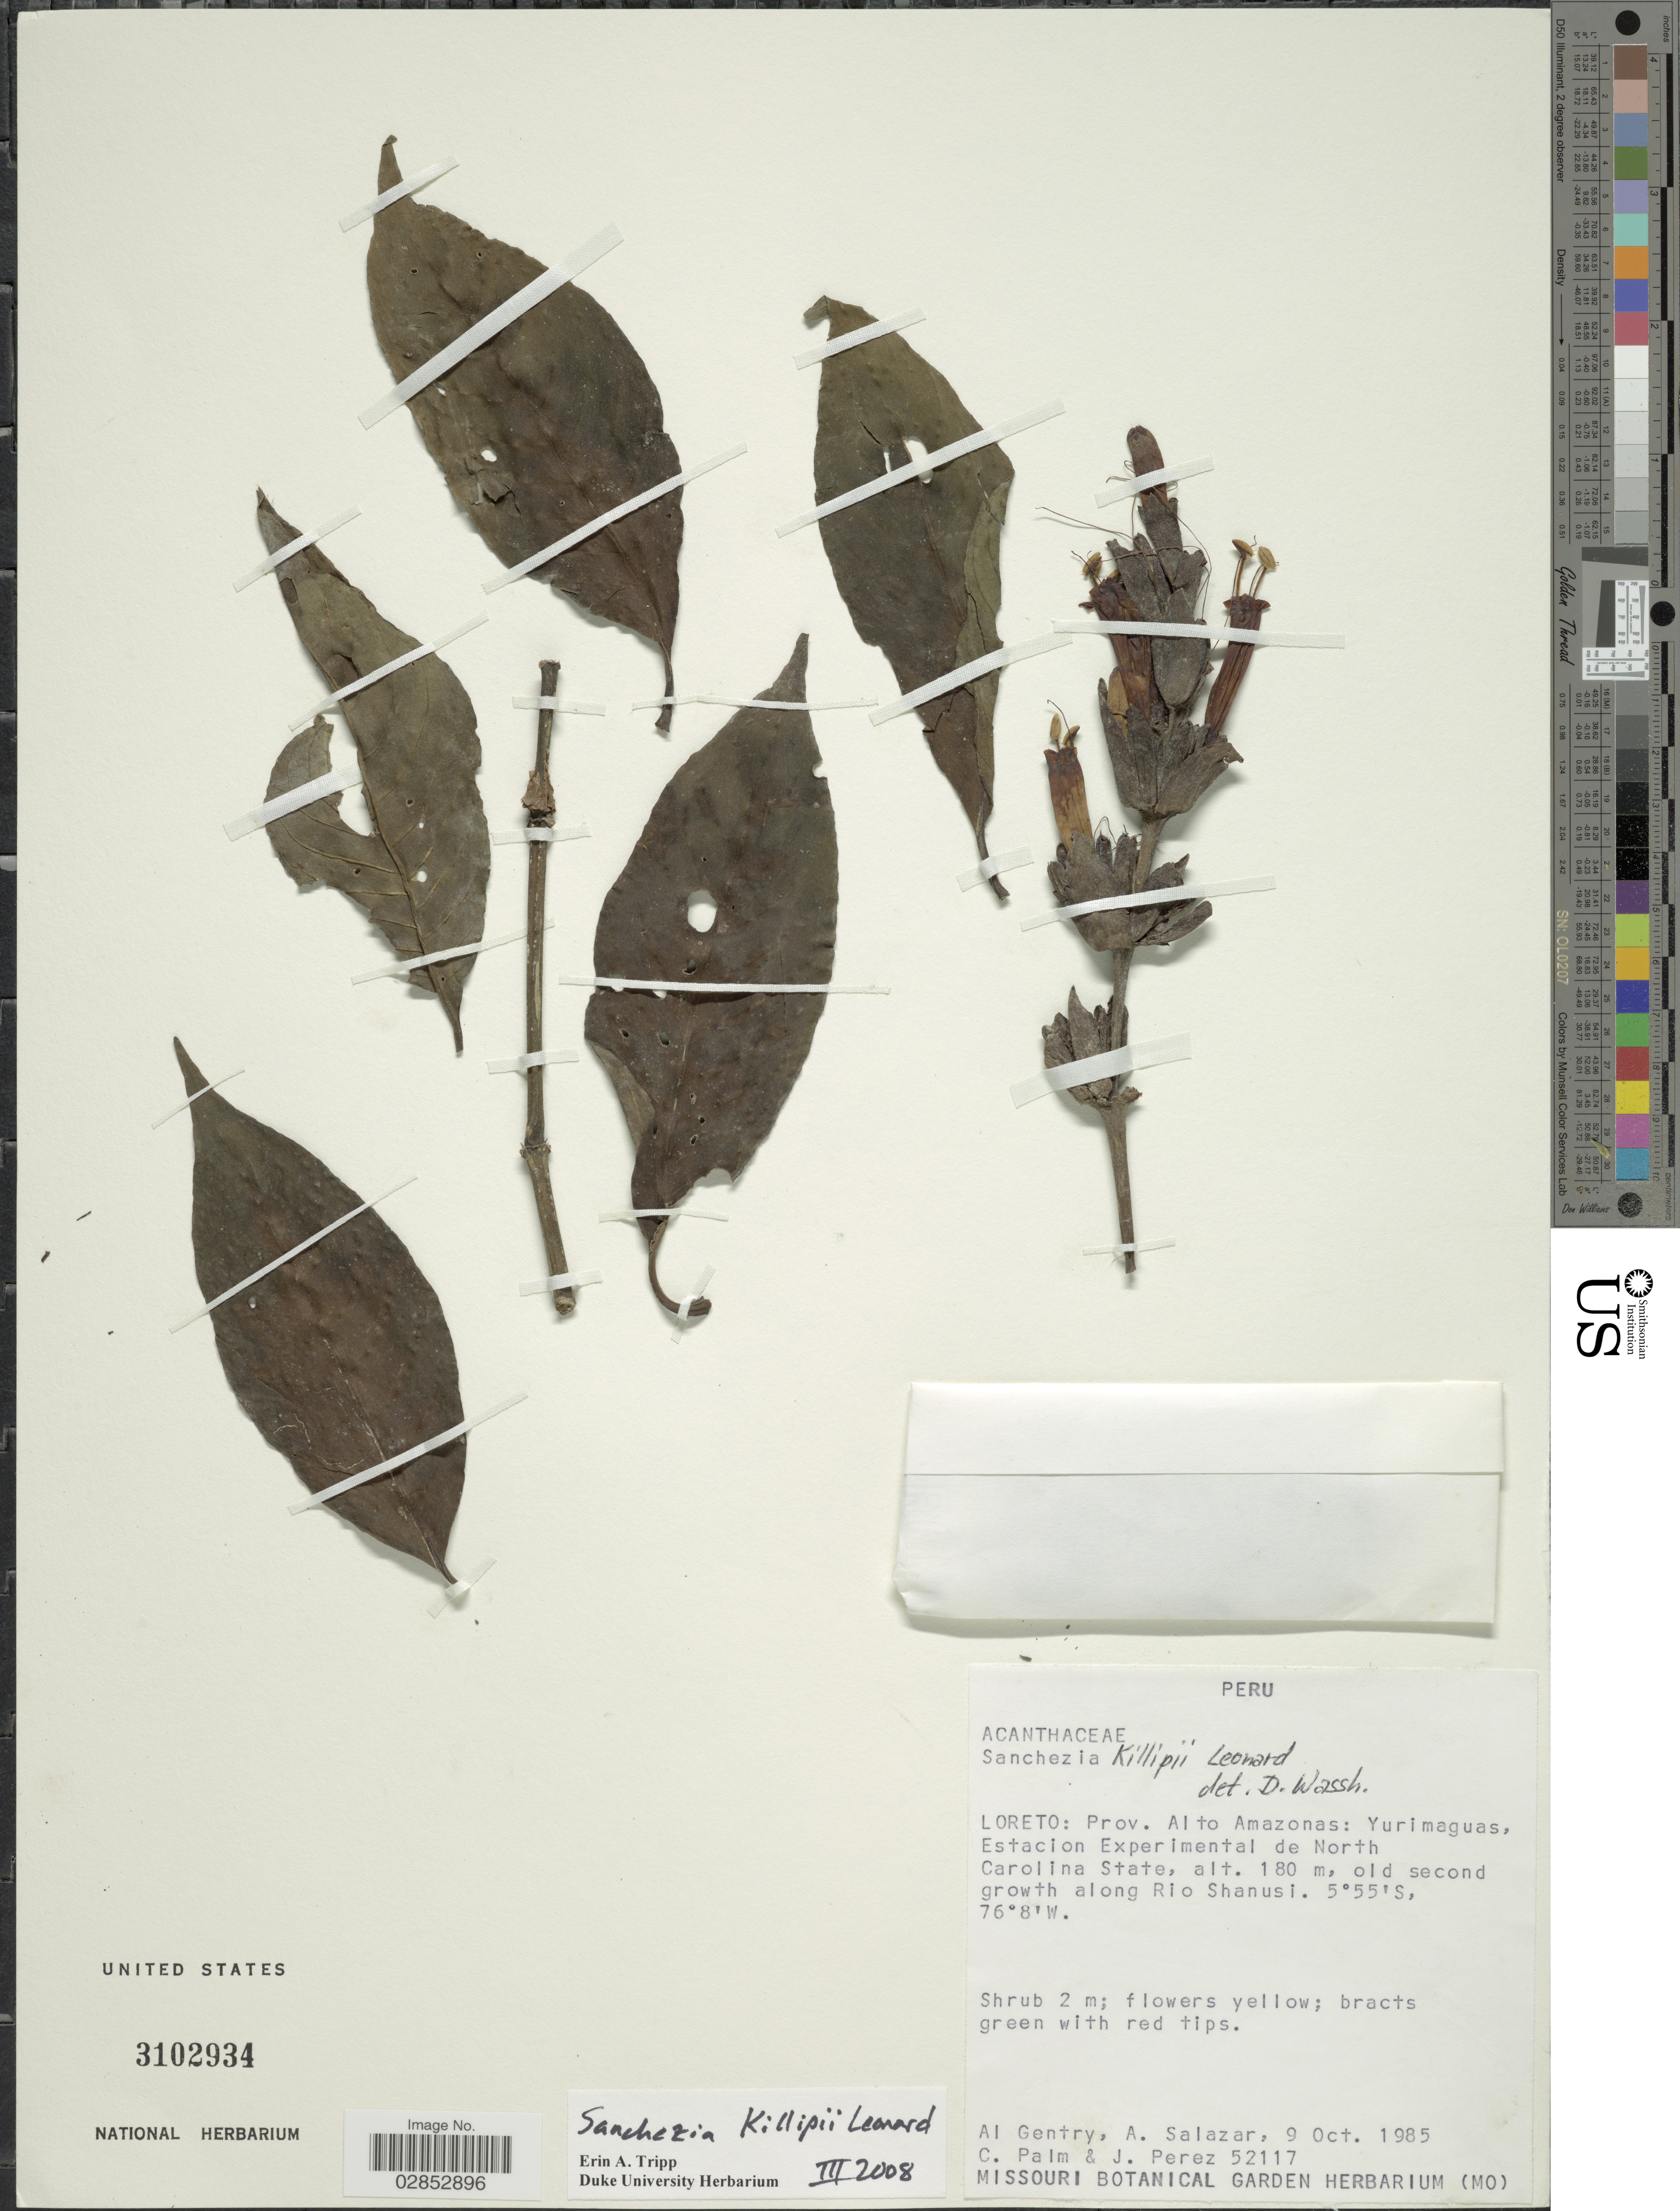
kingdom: Plantae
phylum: Tracheophyta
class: Magnoliopsida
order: Lamiales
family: Acanthaceae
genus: Sanchezia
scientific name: Sanchezia munita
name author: (Nees) Planch.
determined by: Azevedo, Igor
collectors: A. H. Gentry, A. Salazar, C. Palm & J. Perez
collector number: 52117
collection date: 1985-10-09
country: Peru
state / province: Loreto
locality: Prov. Alto Amazonas: Yurimaguas, Estacion Experimental de North Carolina State, along Rio Shanusi.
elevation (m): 180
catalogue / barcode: US 3102934